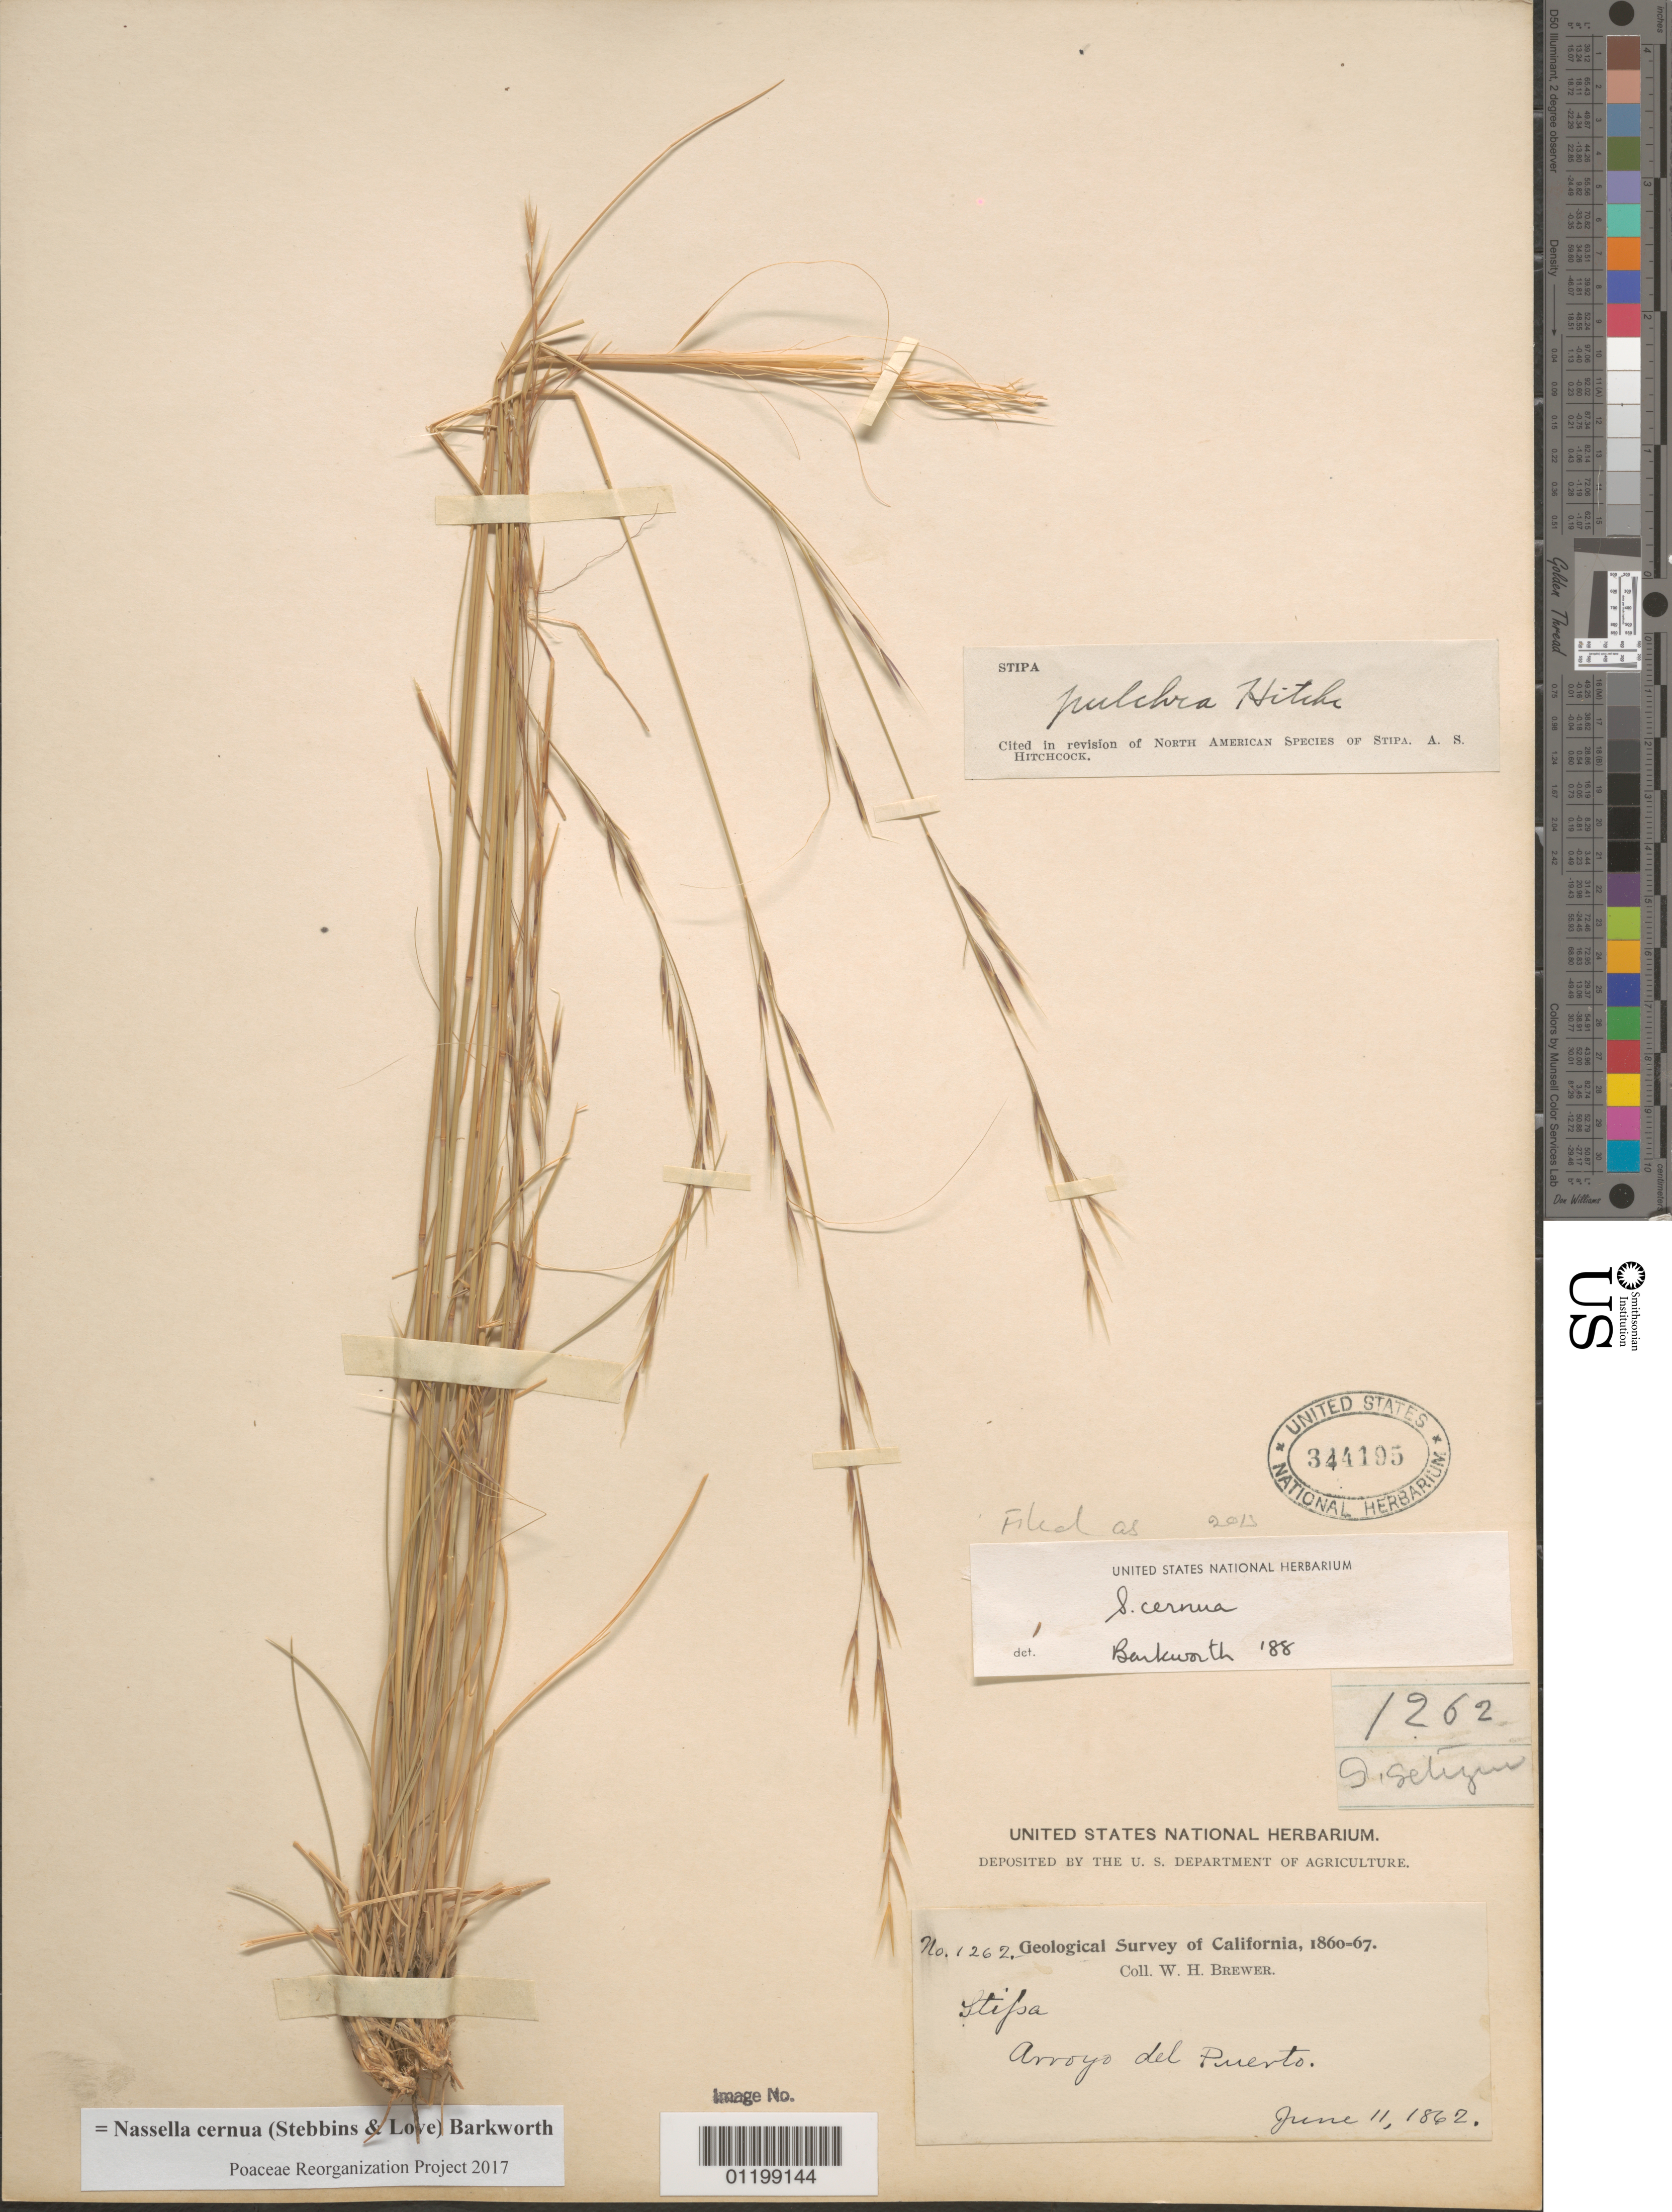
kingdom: Plantae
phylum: Tracheophyta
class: Liliopsida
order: Poales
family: Poaceae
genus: Nassella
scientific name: Nassella cernua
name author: (Stebbins & Love) Barkworth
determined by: Poaceae Reorganization Project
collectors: W. H. Brewer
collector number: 1262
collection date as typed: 11 Jun 1862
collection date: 1862-06-11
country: United States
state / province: California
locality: Arroyo del Puerto.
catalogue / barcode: US 344195